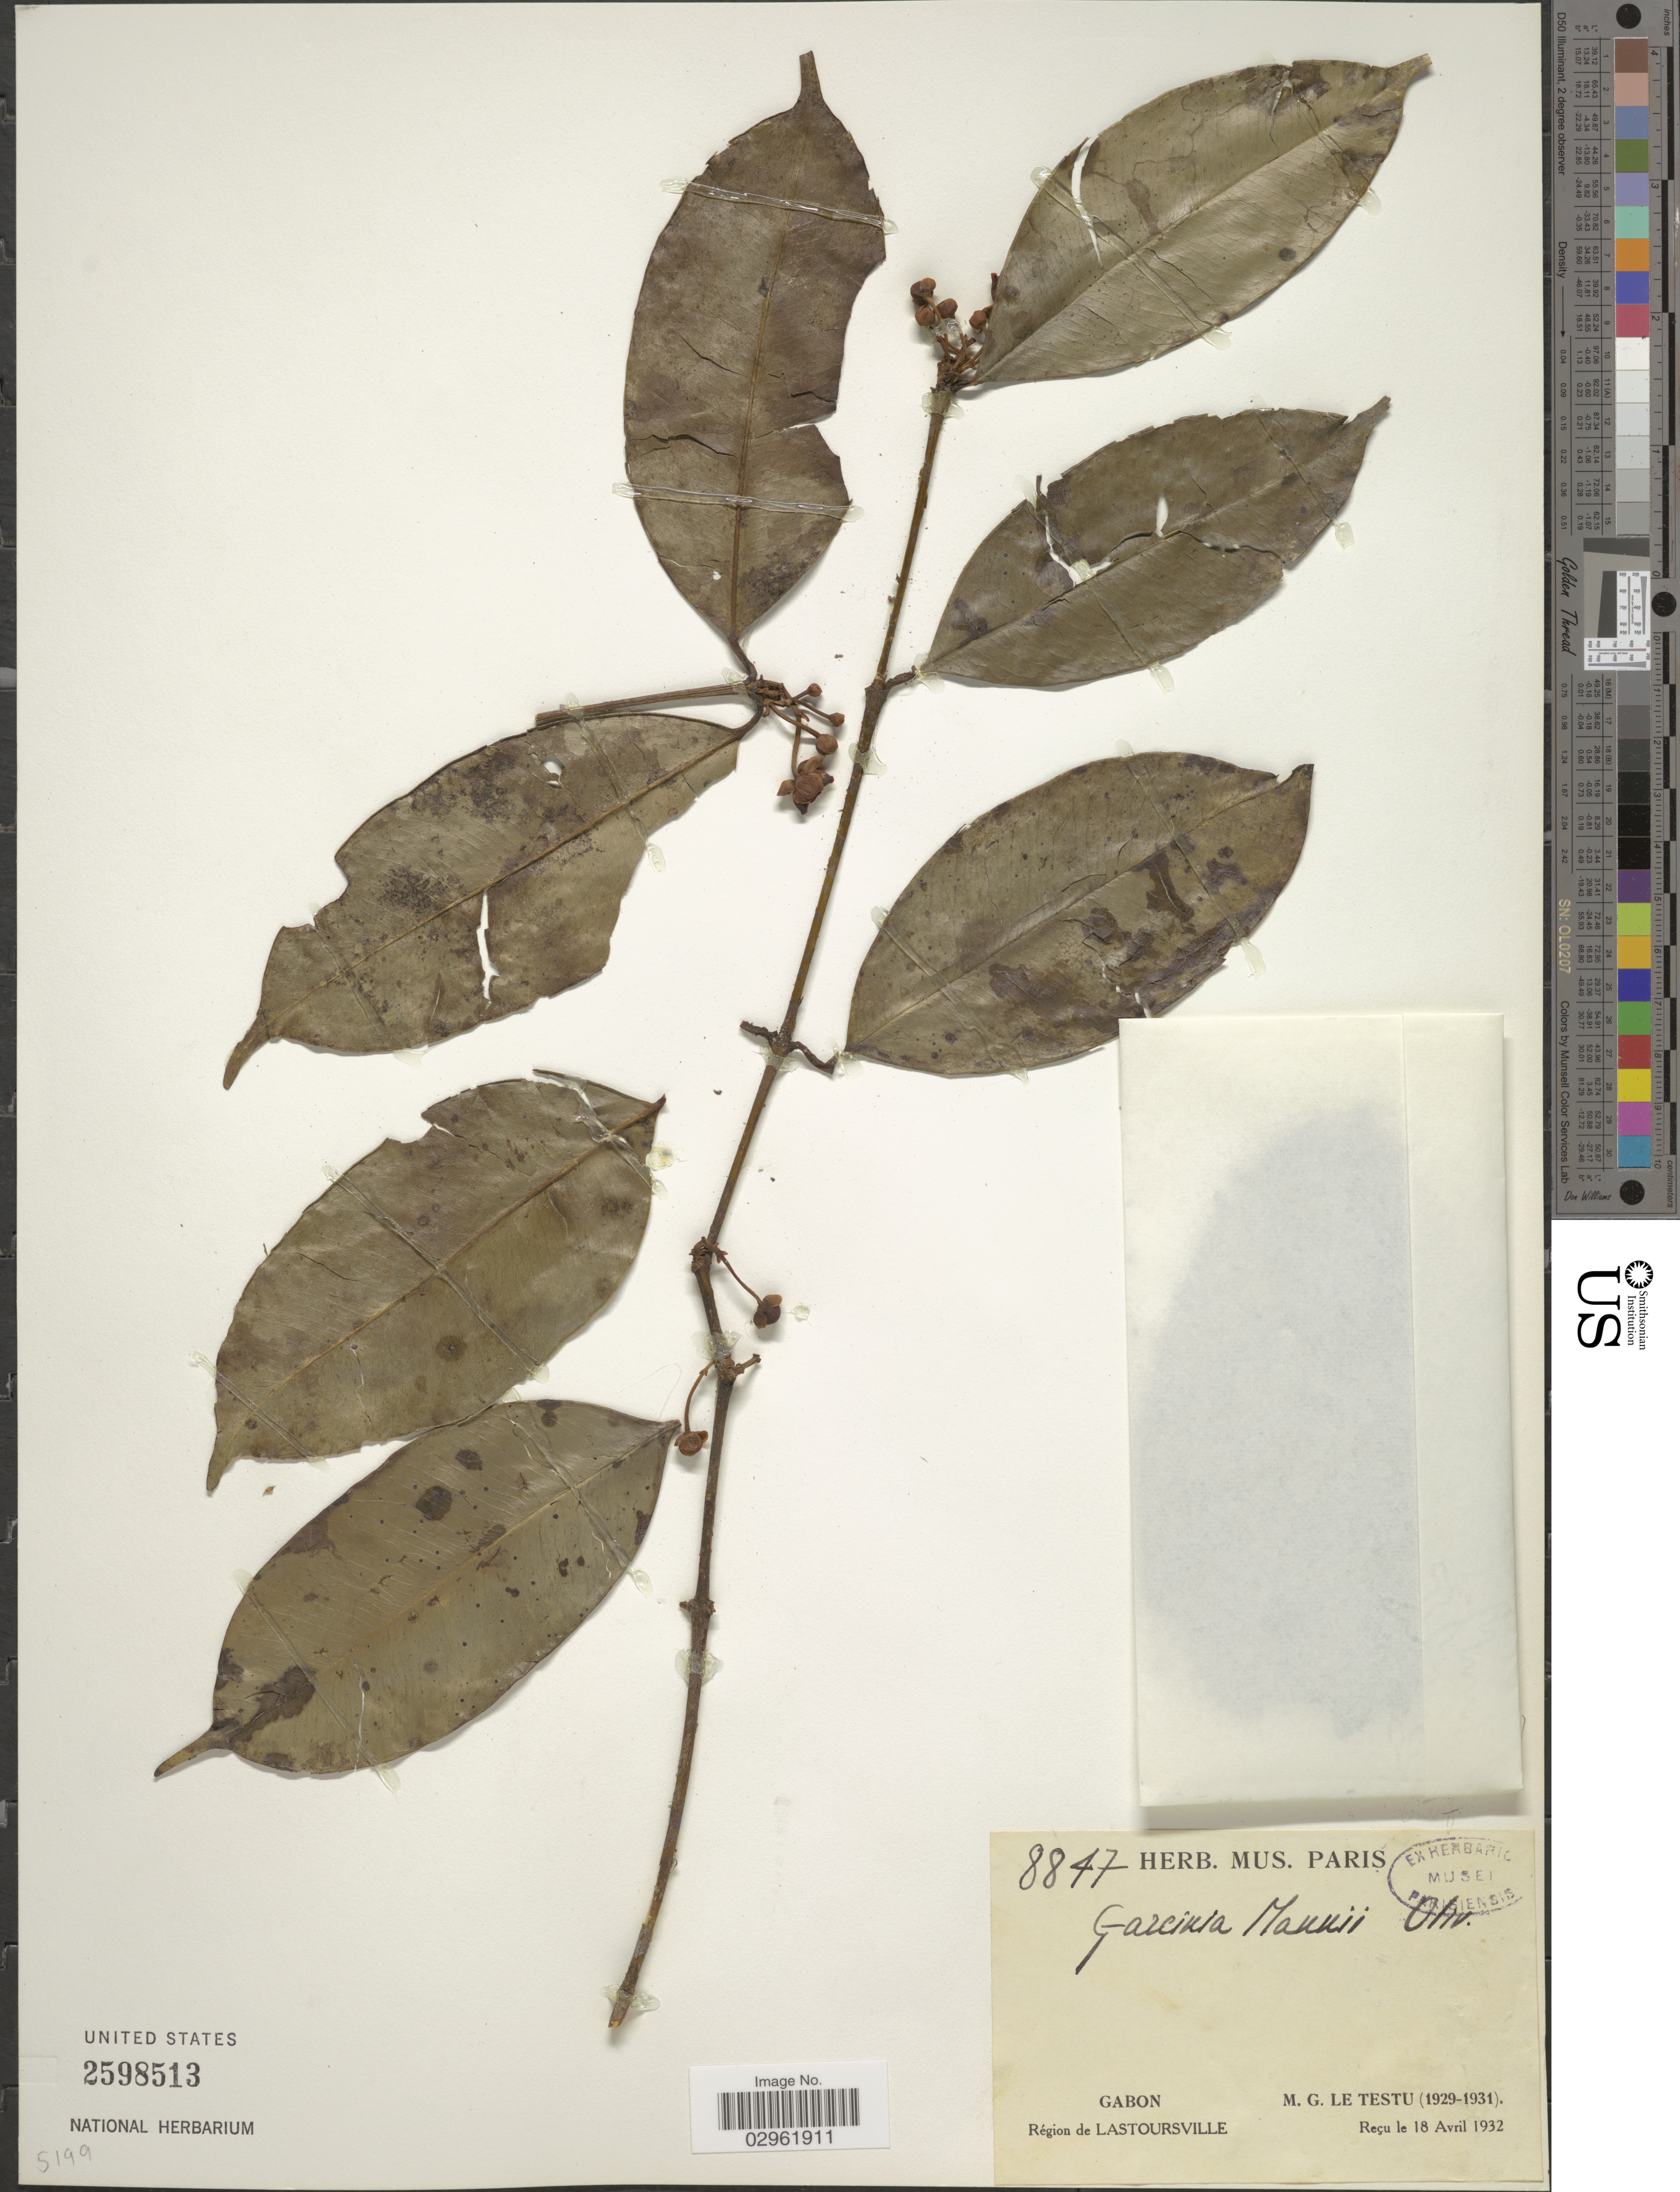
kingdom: Plantae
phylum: Tracheophyta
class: Magnoliopsida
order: Malpighiales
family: Clusiaceae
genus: Garcinia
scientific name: Garcinia mannii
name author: Oliv.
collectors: G. Le Testu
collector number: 8847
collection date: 1929/1931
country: Gabon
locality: Région de Lastoursville.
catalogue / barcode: US 2598513